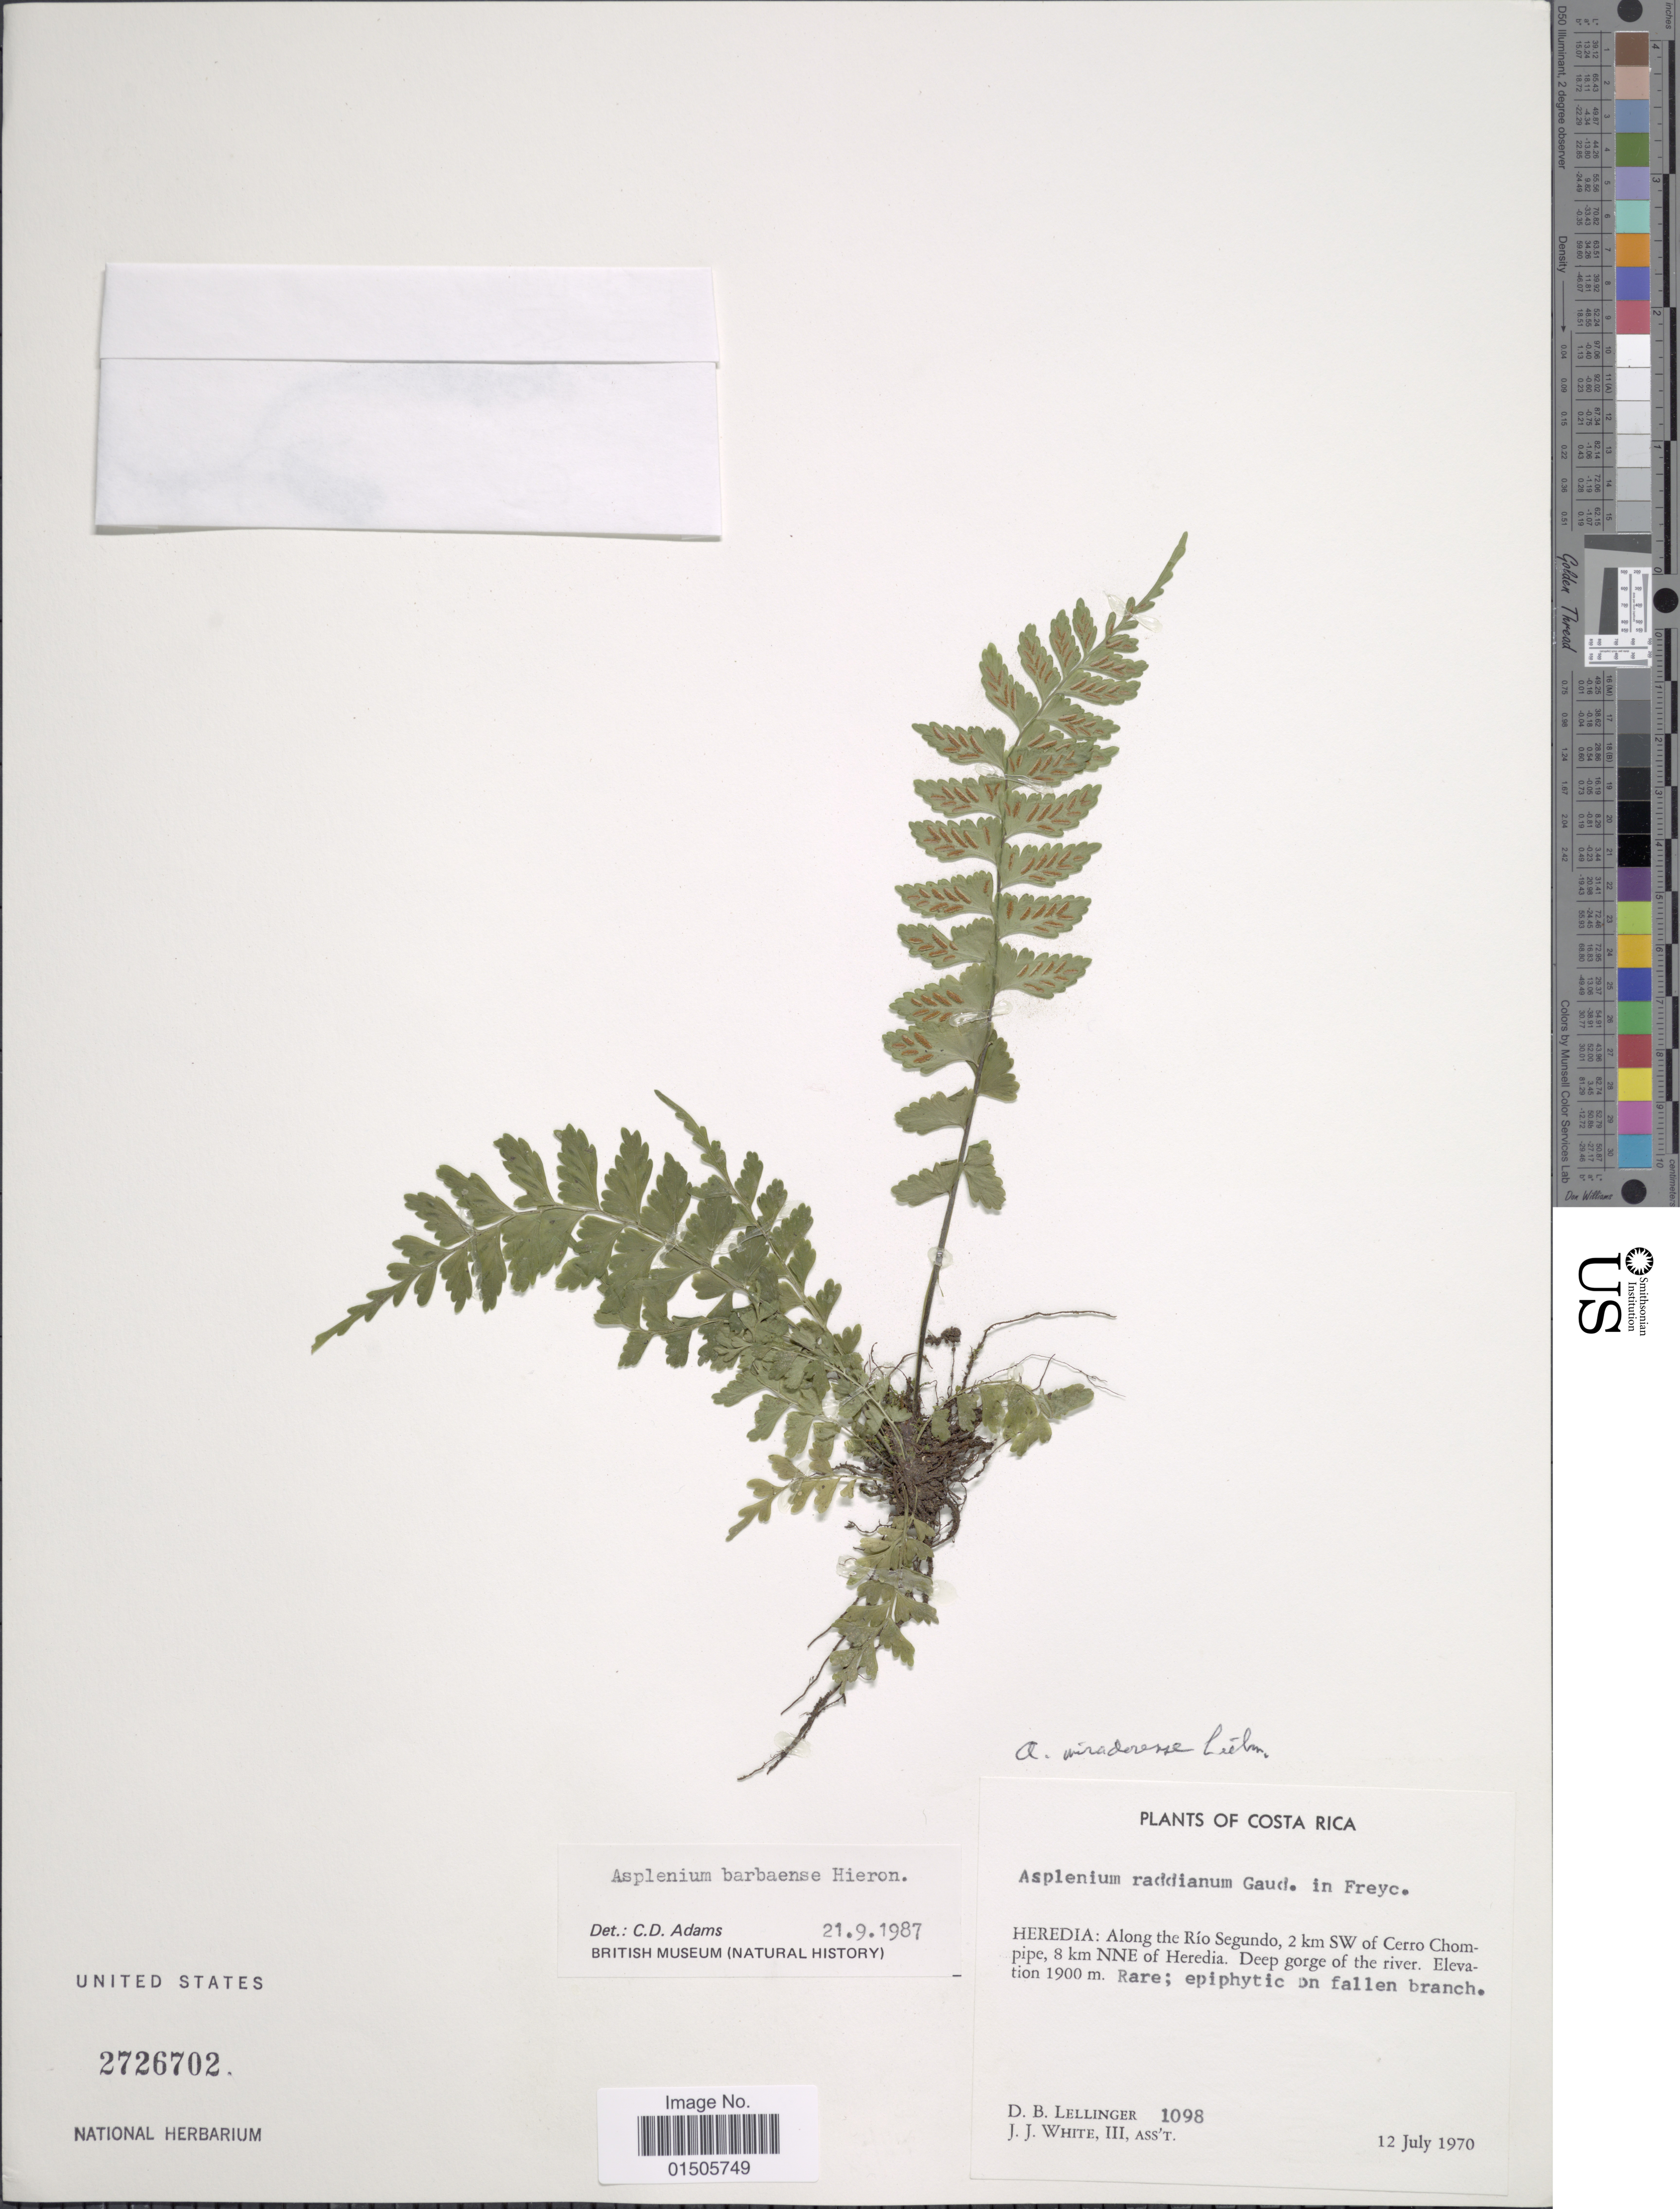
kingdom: Plantae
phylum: Tracheophyta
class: Polypodiopsida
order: Polypodiales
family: Aspleniaceae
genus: Asplenium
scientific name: Asplenium barbaense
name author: Hieron.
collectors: D. B. Lellinger & J. J. White III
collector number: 1098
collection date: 1970-07-12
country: Costa Rica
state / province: Heredia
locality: Along the Rio Segundo, 2 km SW of Cerro Chompipe, 8 km NNE of Heredia. Deep gorge of the river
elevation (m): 1900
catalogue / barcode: US 2726702